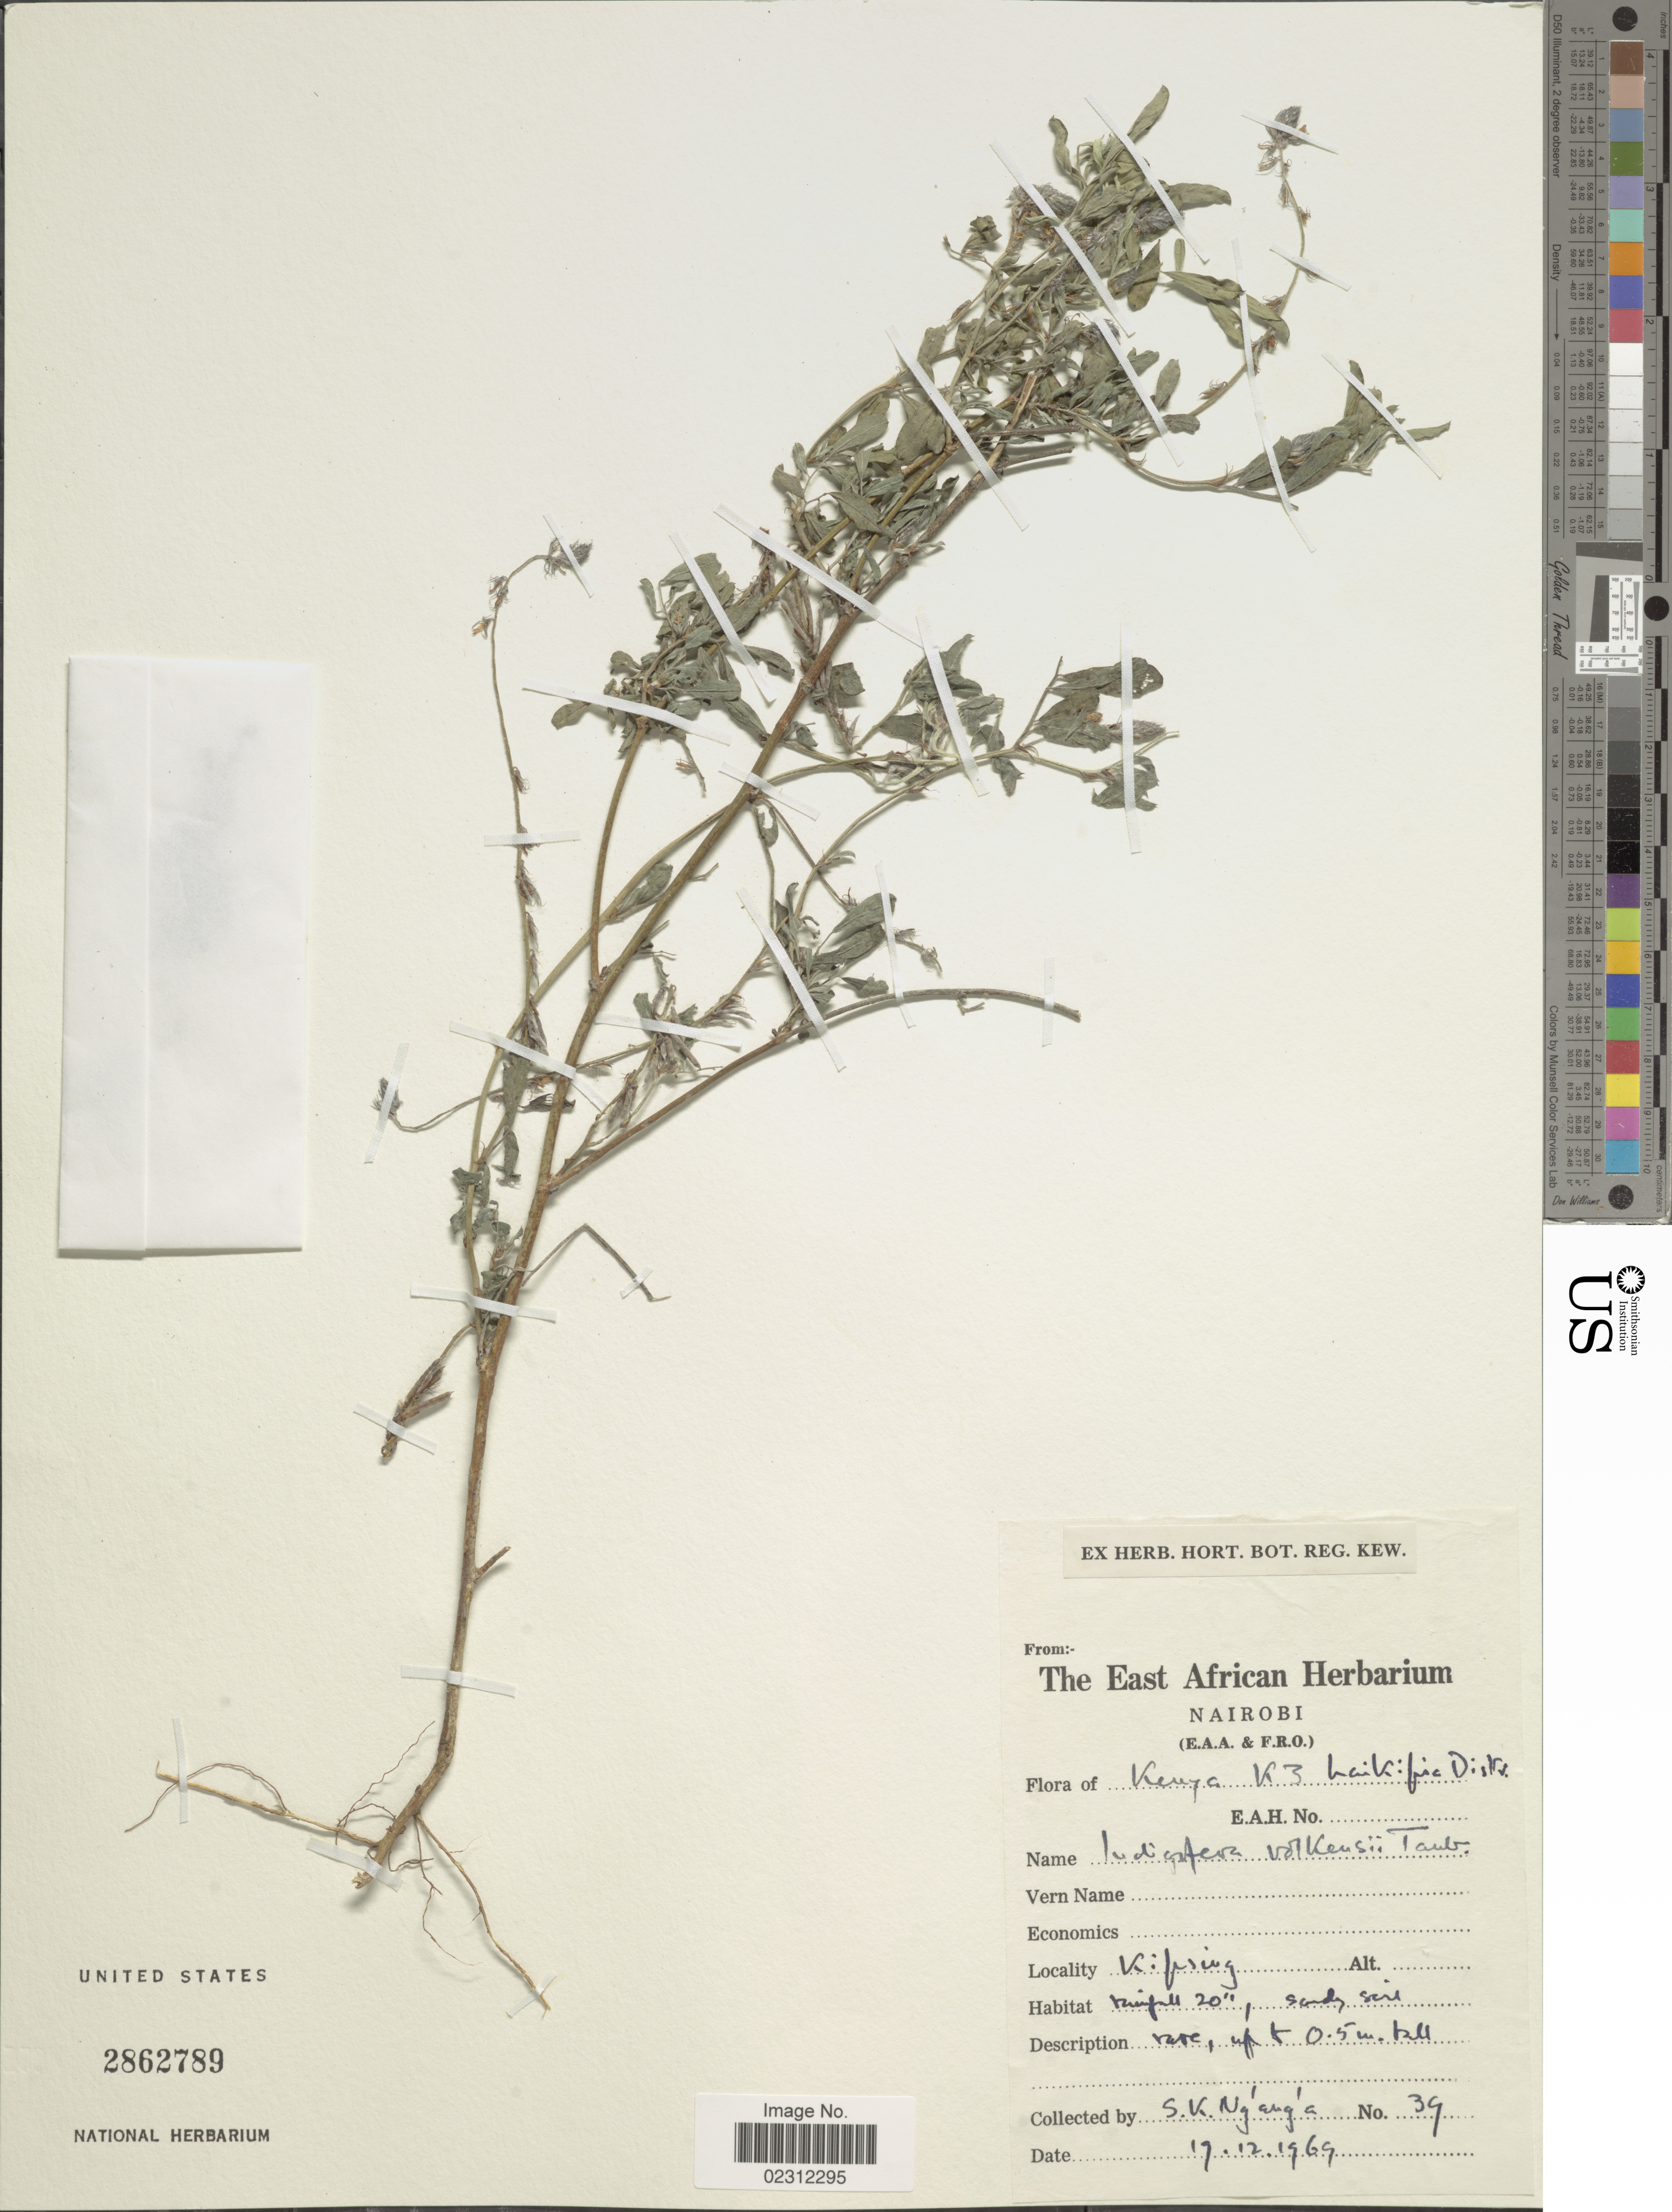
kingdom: Plantae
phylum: Tracheophyta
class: Magnoliopsida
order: Fabales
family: Fabaceae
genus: Indigofera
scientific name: Indigofera volkensii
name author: Taub.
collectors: S. Nganga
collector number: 39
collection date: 1969-12-17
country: Kenya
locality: Laikipia Distr. Kipsing [interpreted]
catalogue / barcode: US 2862789